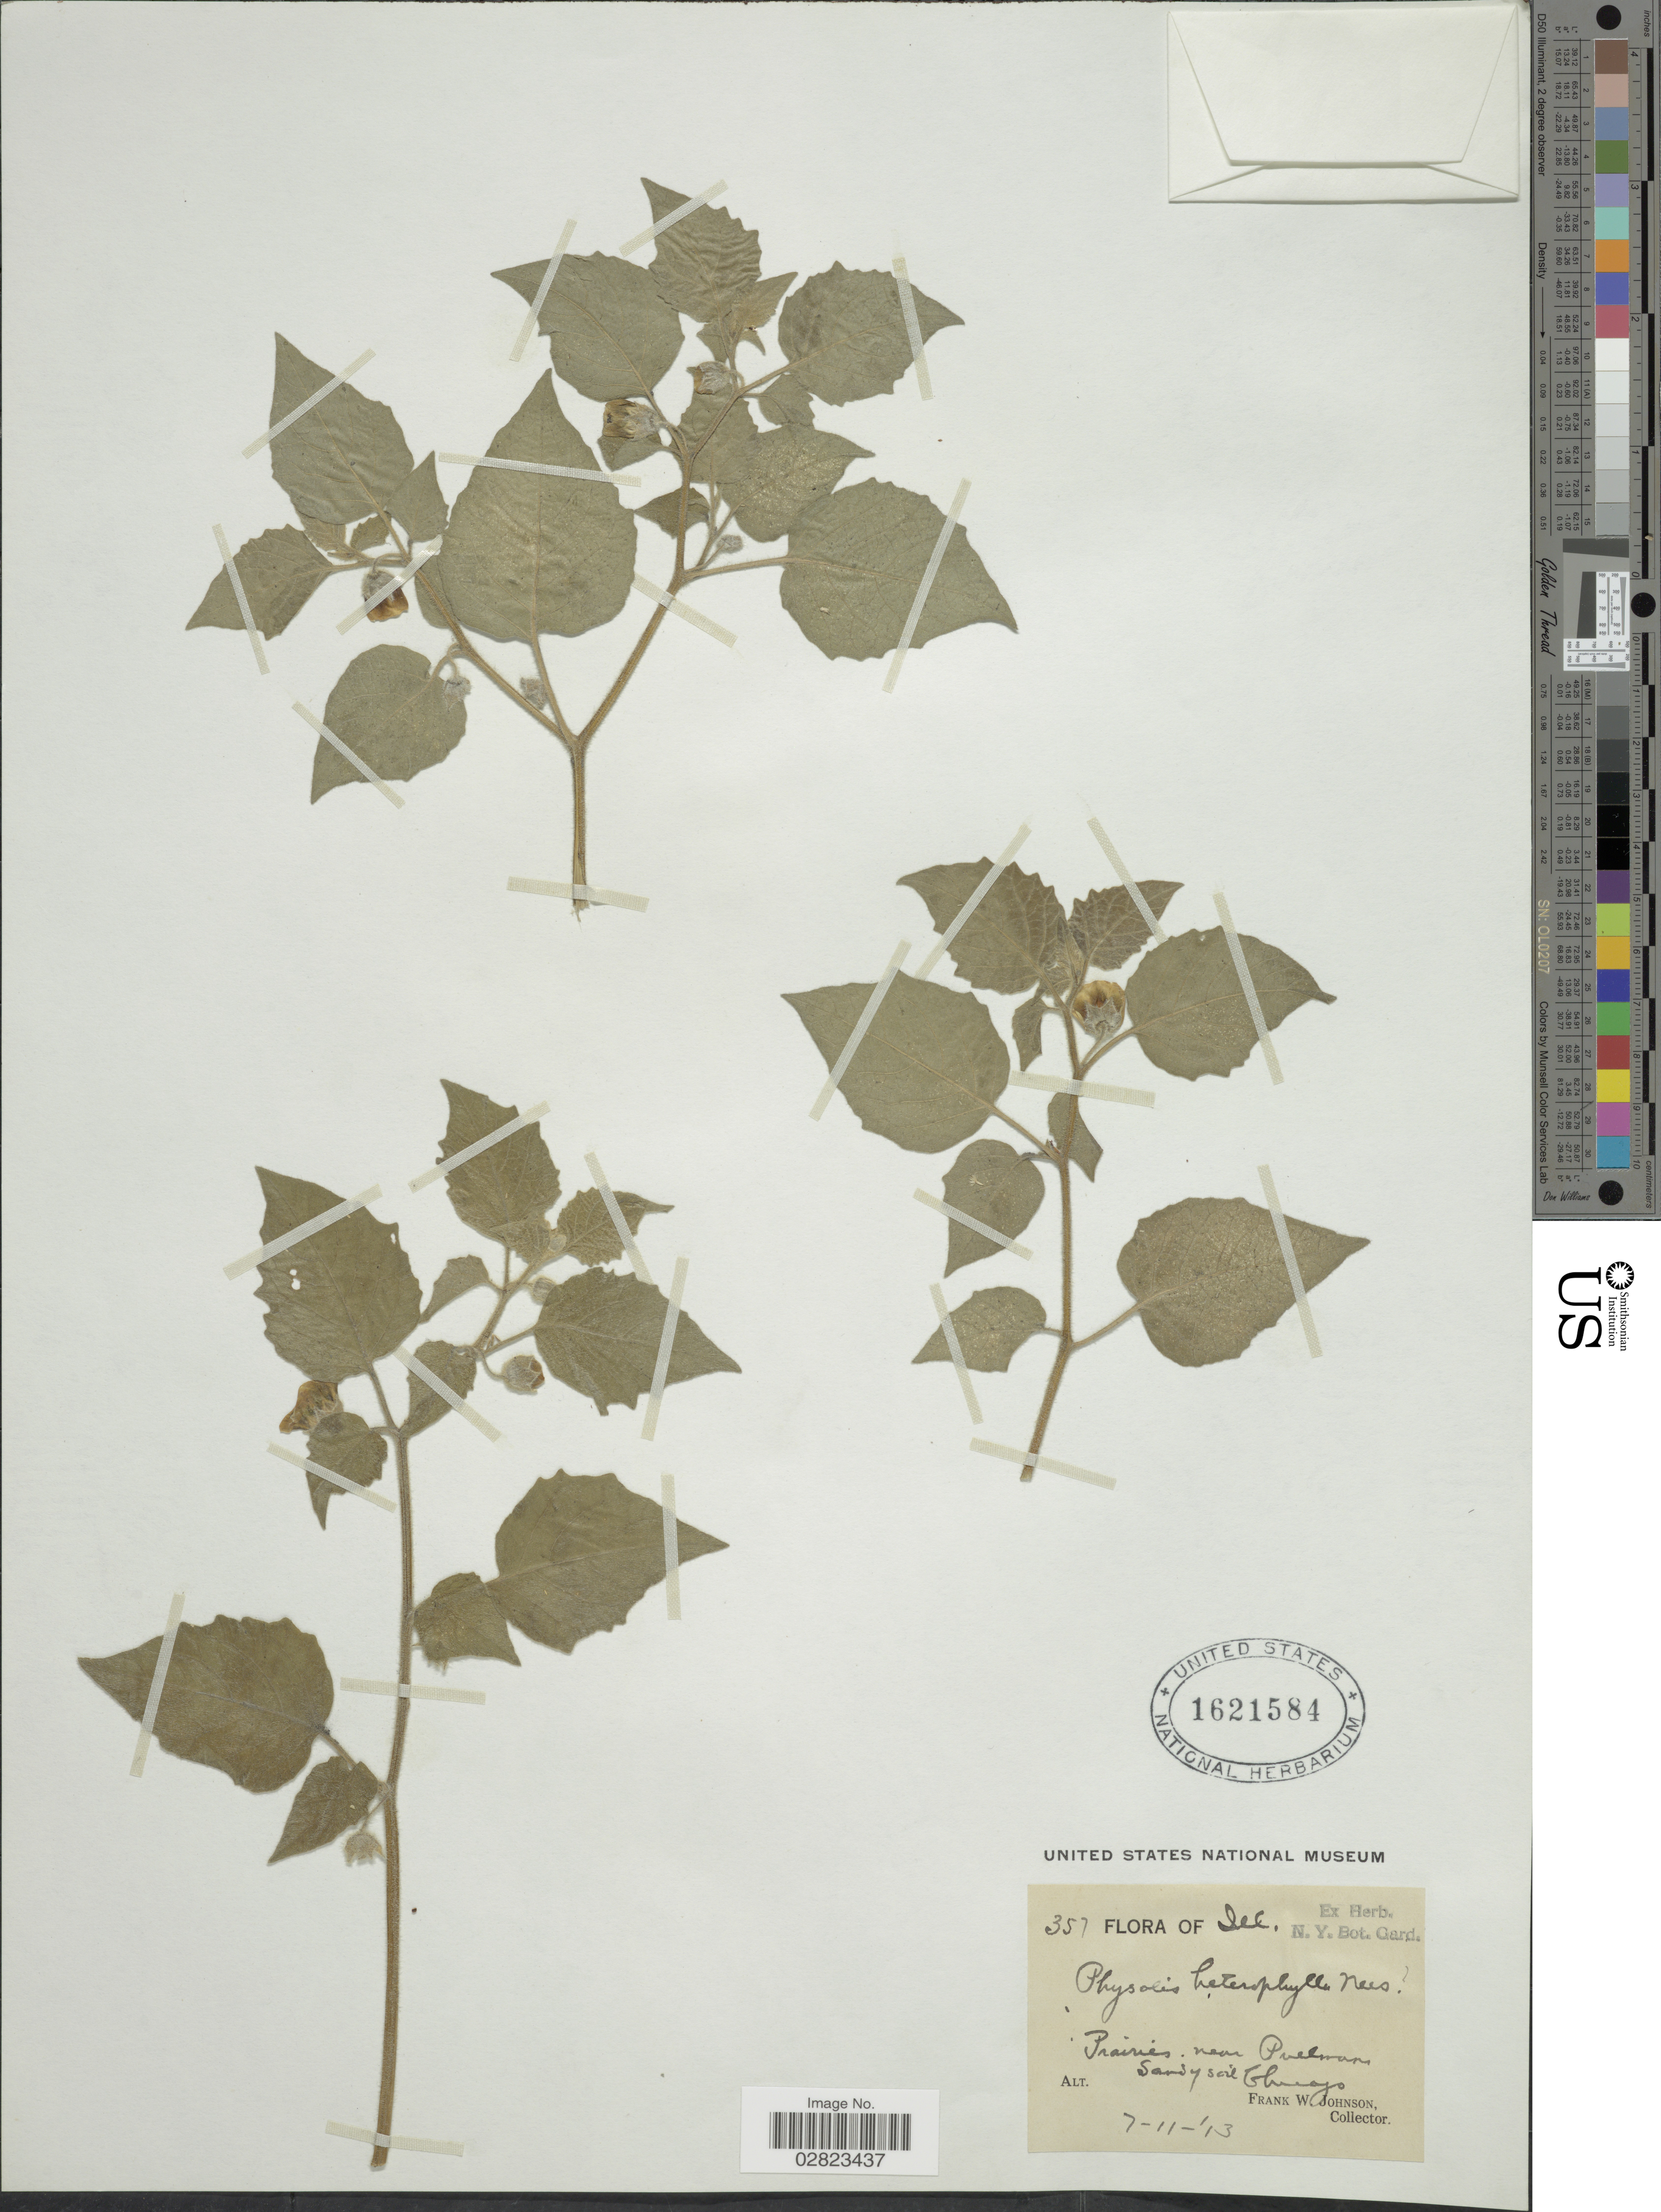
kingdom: Plantae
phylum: Tracheophyta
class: Magnoliopsida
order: Solanales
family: Solanaceae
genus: Physalis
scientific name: Physalis heterophylla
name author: Nees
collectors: F. W. Johnson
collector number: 357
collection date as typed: Transcribed d/m/y: 11/7/13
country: United States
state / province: Illinois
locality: Prairies near Pullman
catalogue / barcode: US 1621584